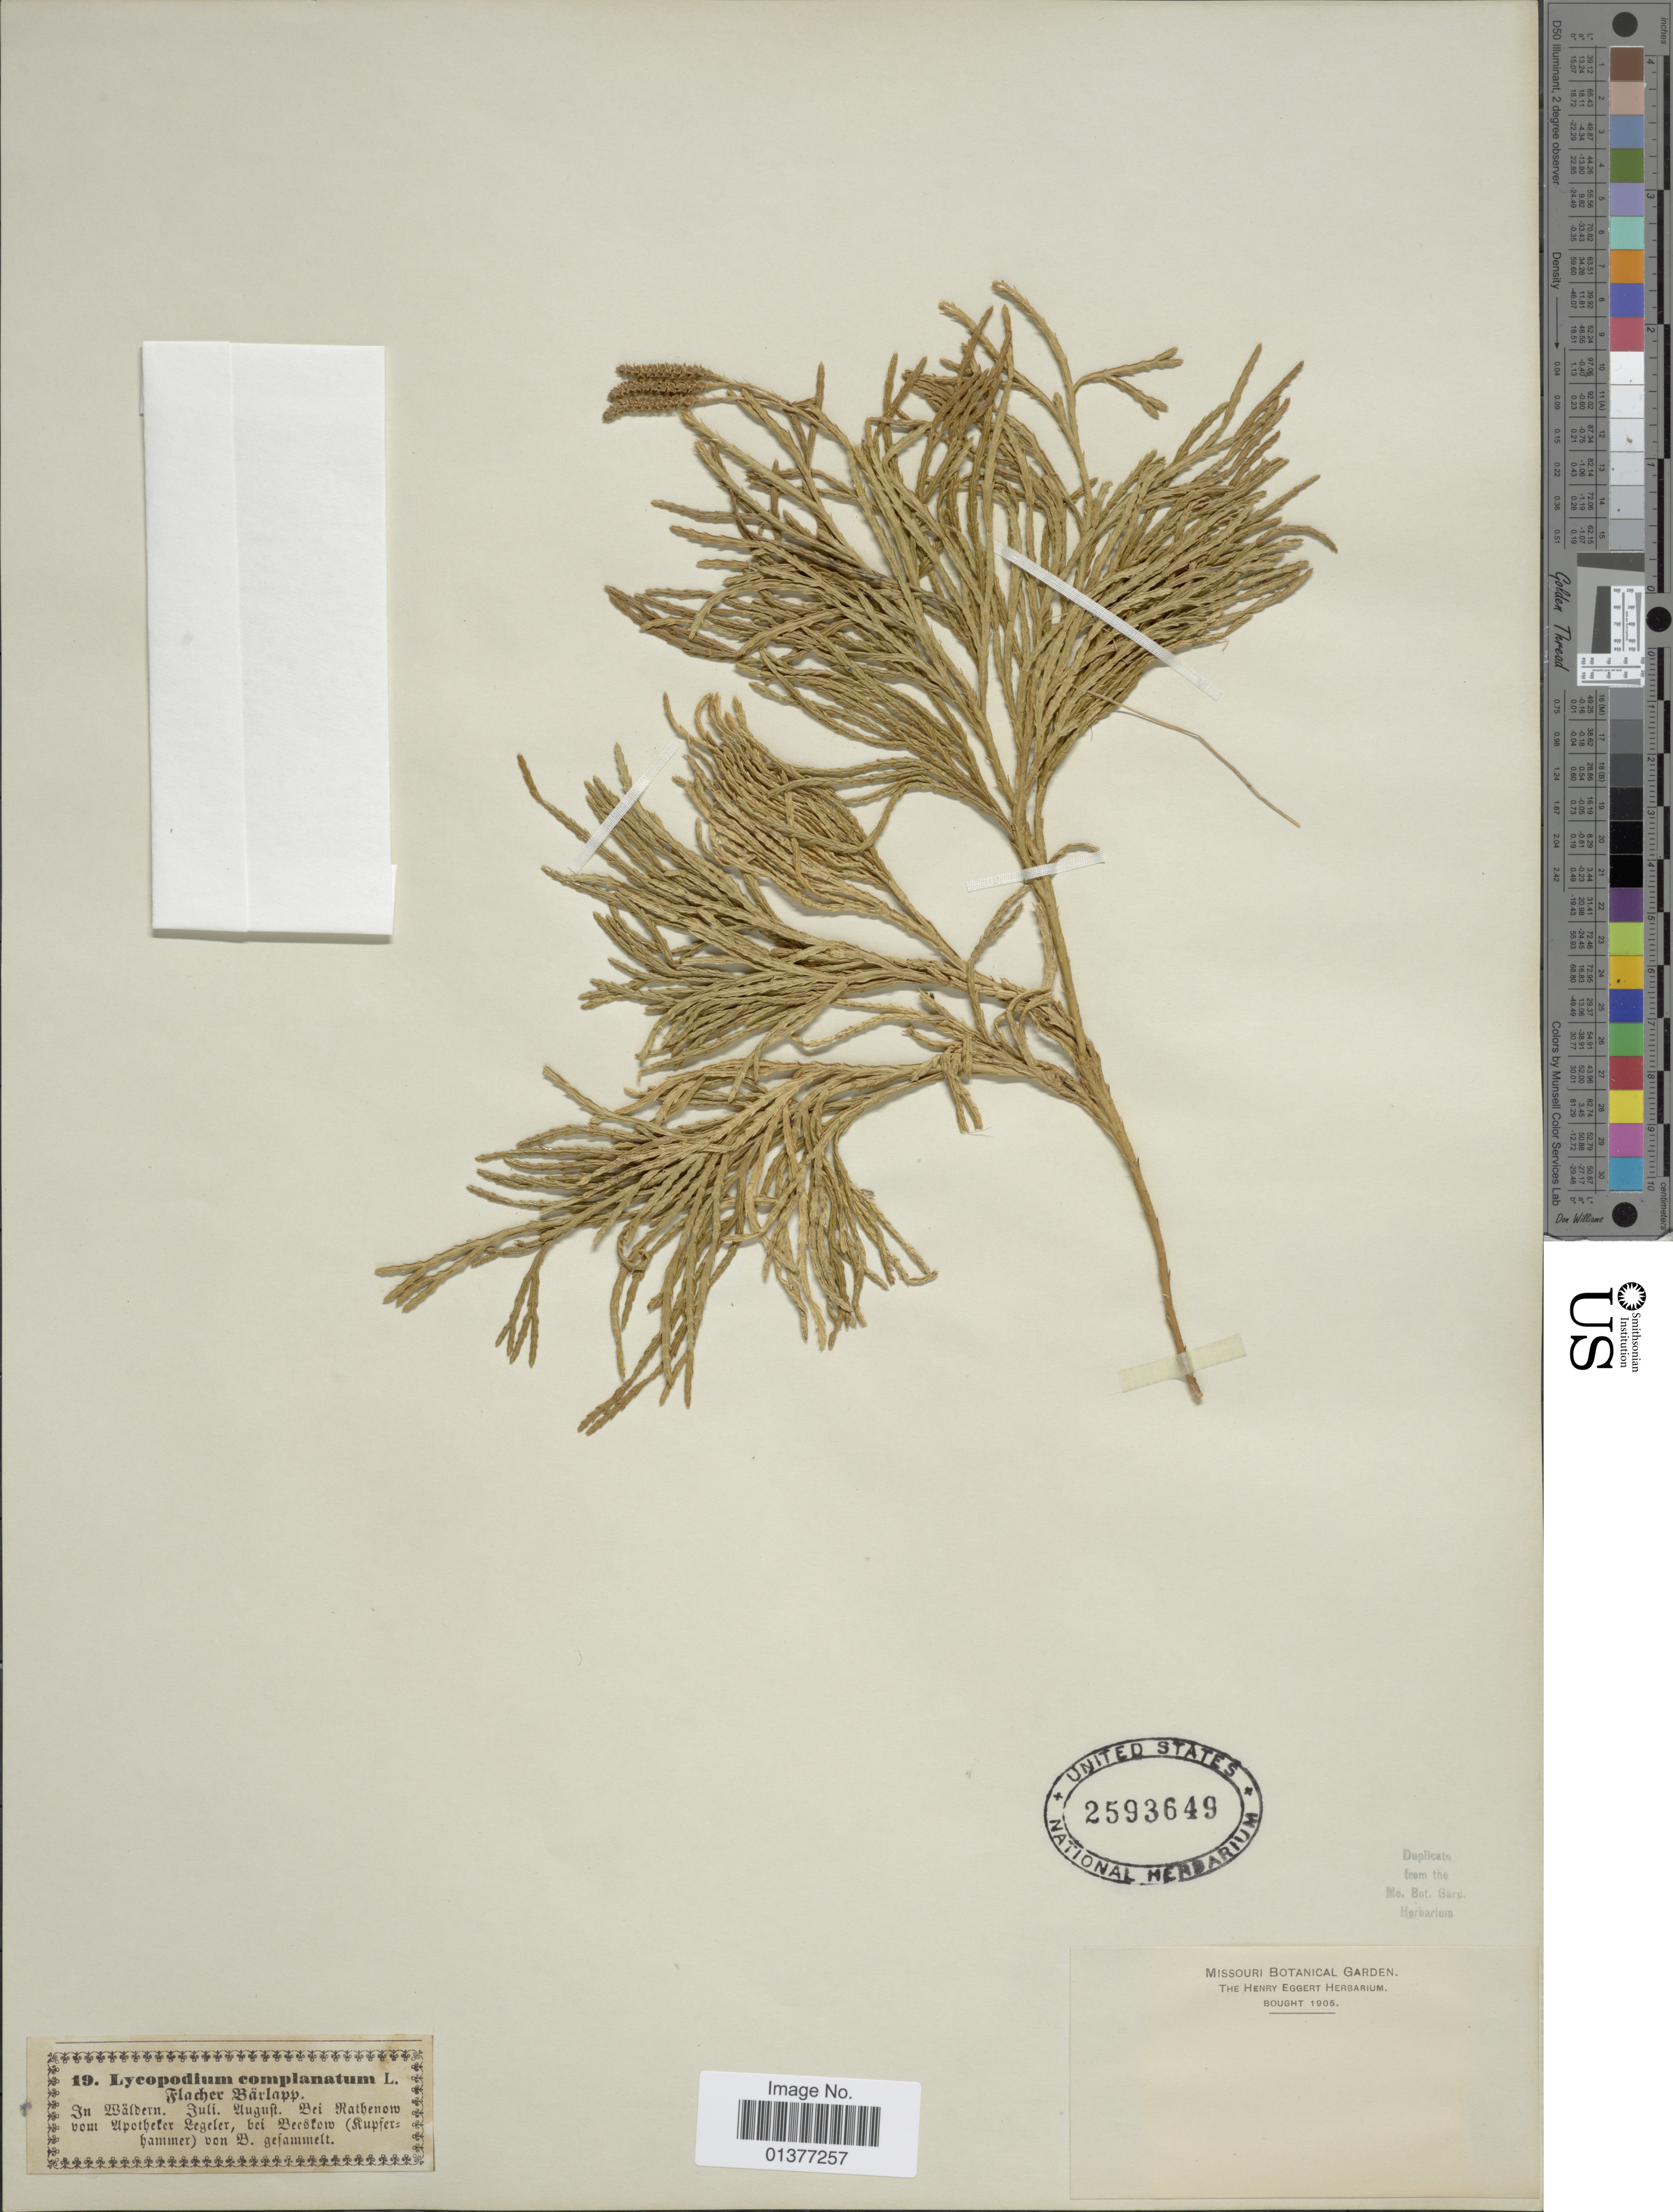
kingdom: Plantae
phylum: Tracheophyta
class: Lycopodiopsida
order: Lycopodiales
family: Lycopodiaceae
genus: Diphasiastrum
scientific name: Diphasiastrum complanatum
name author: (L.) Holub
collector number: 19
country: Germany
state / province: Brandenburg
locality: In waldern, bei Rathenow vom Apotheter Legeler, bei Beeskow (Kupferhammer) von B. gesammelt.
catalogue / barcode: US 2593649